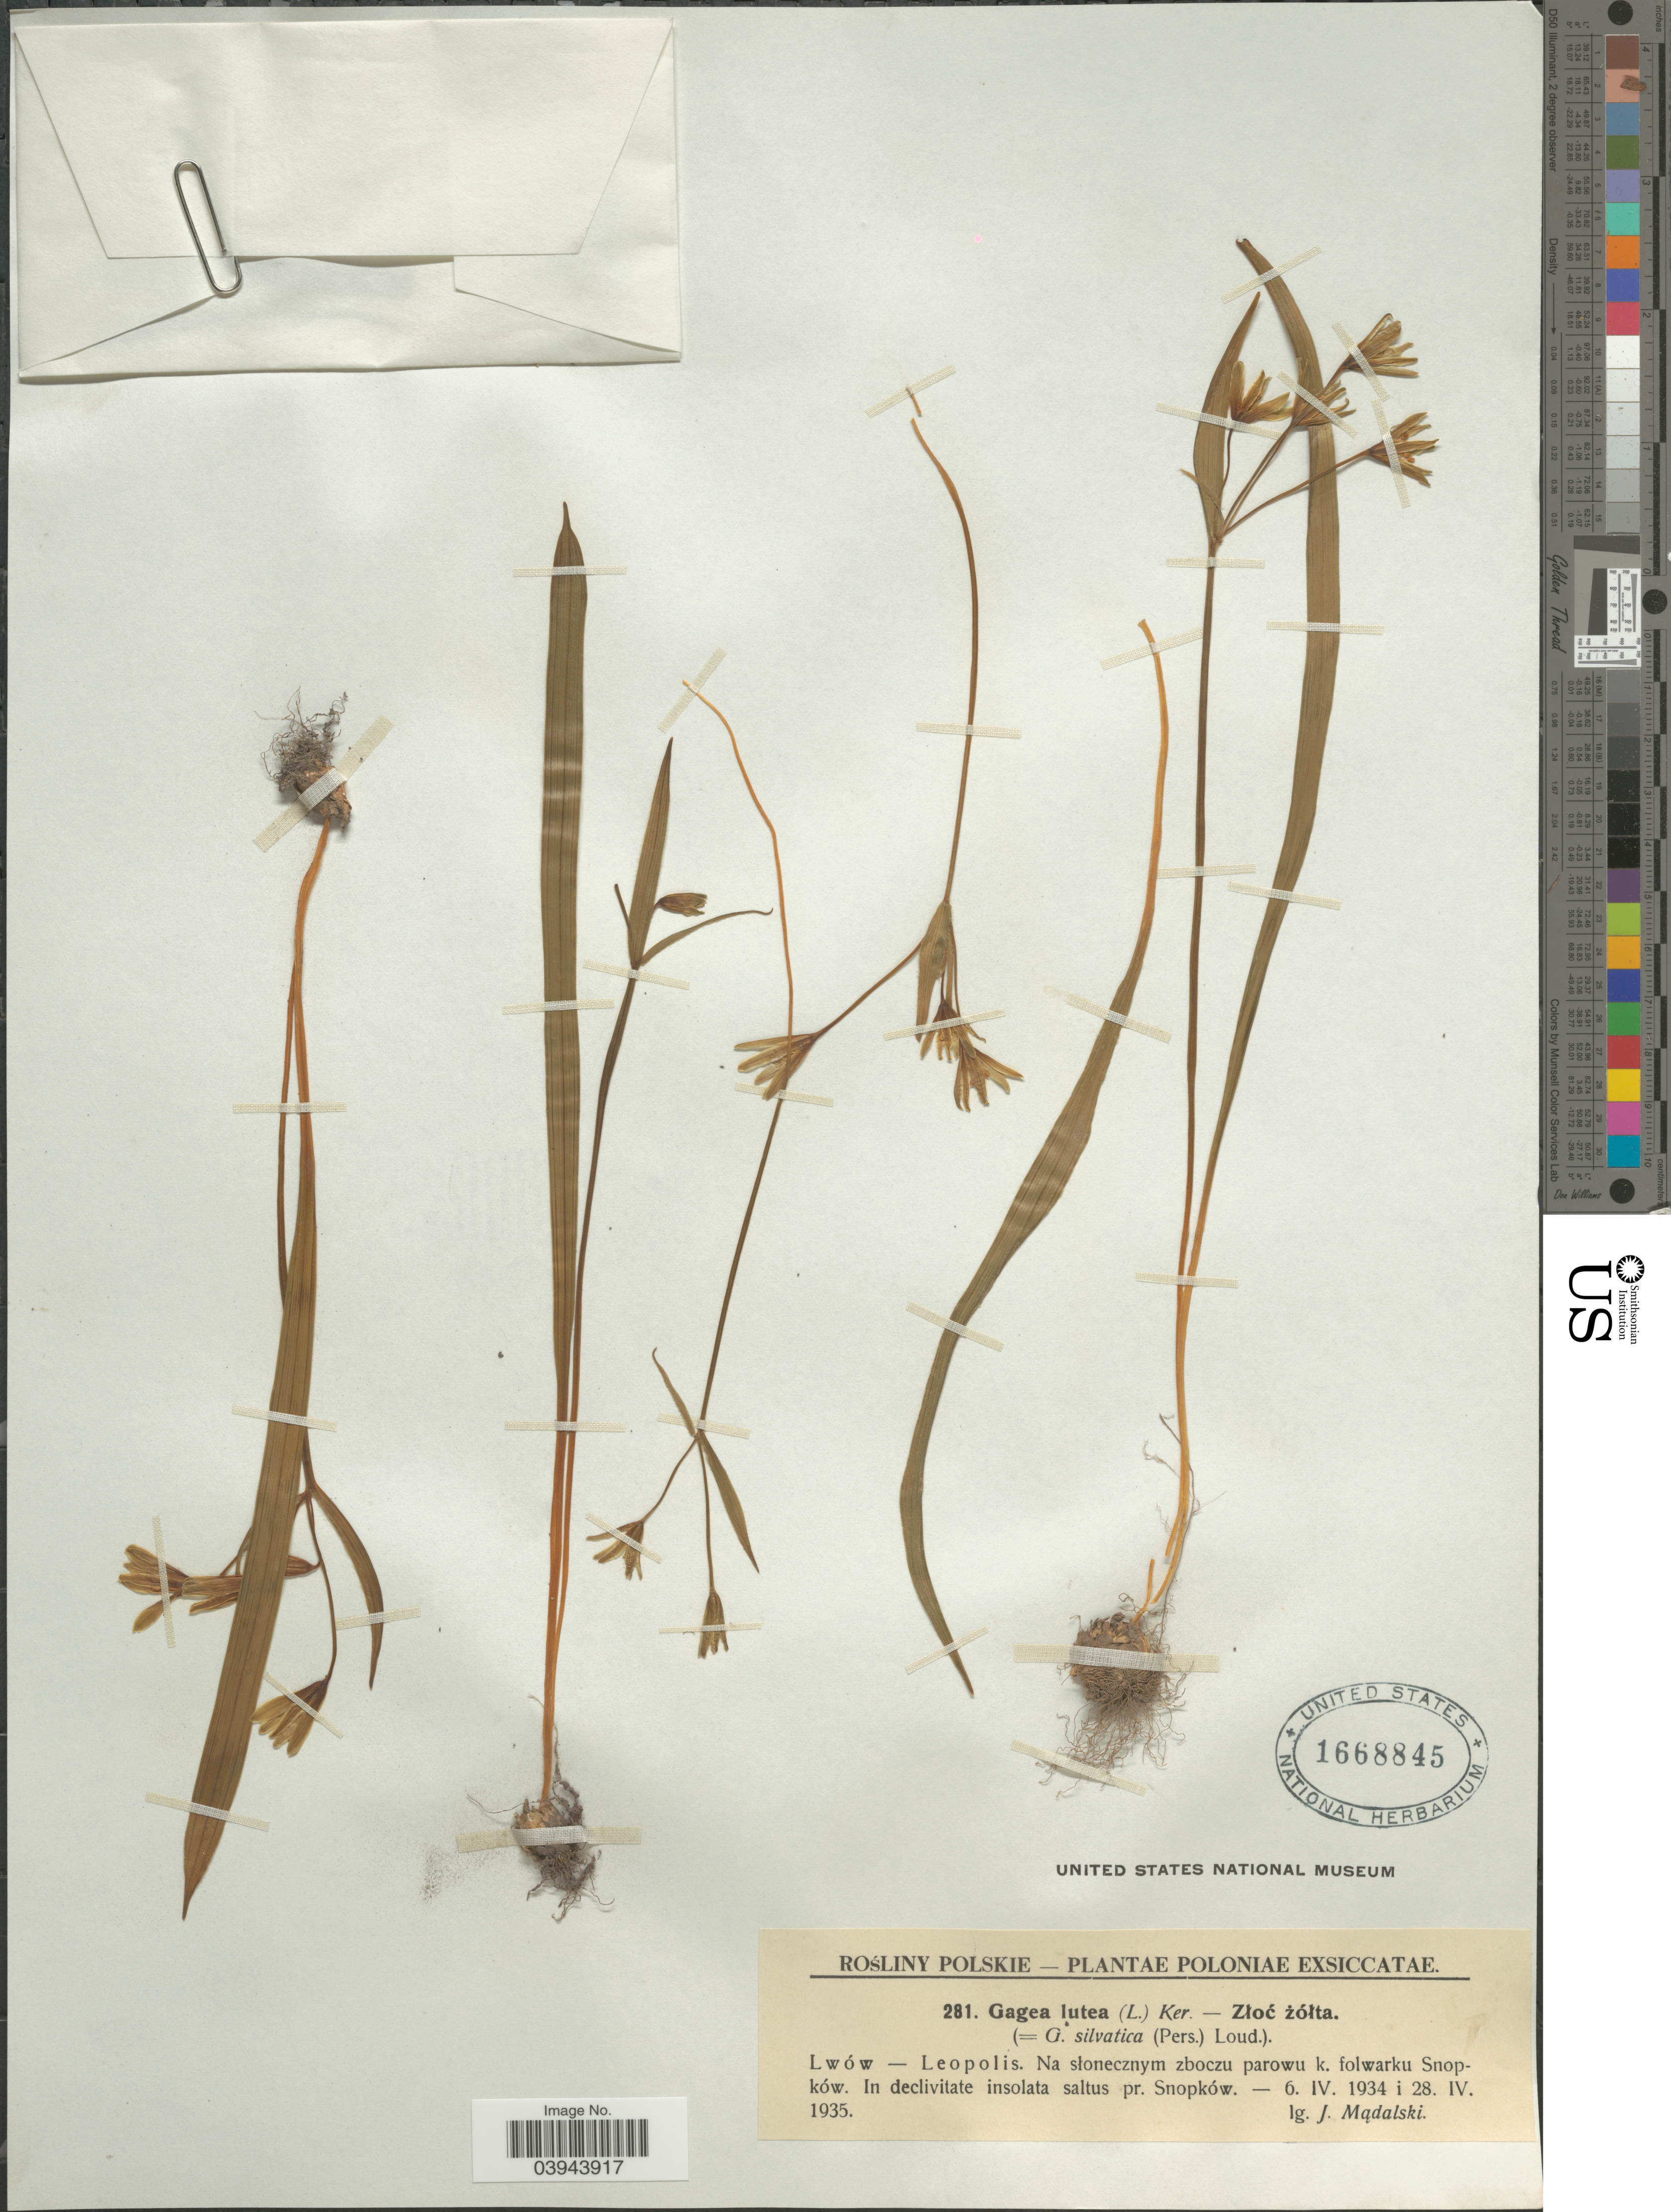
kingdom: Plantae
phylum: Tracheophyta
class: Liliopsida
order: Liliales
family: Liliaceae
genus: Gagea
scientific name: Gagea lutea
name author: (L.) Ker Gawl.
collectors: J. Madalski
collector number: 281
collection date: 1934-04-06/1935-04-28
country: Poland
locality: Lwów - Leopolis. Na słonecznym zboczu parowu k. folwarku Snopków. In declivitate insolata saltus pr. Snopków.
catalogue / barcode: US 1668845